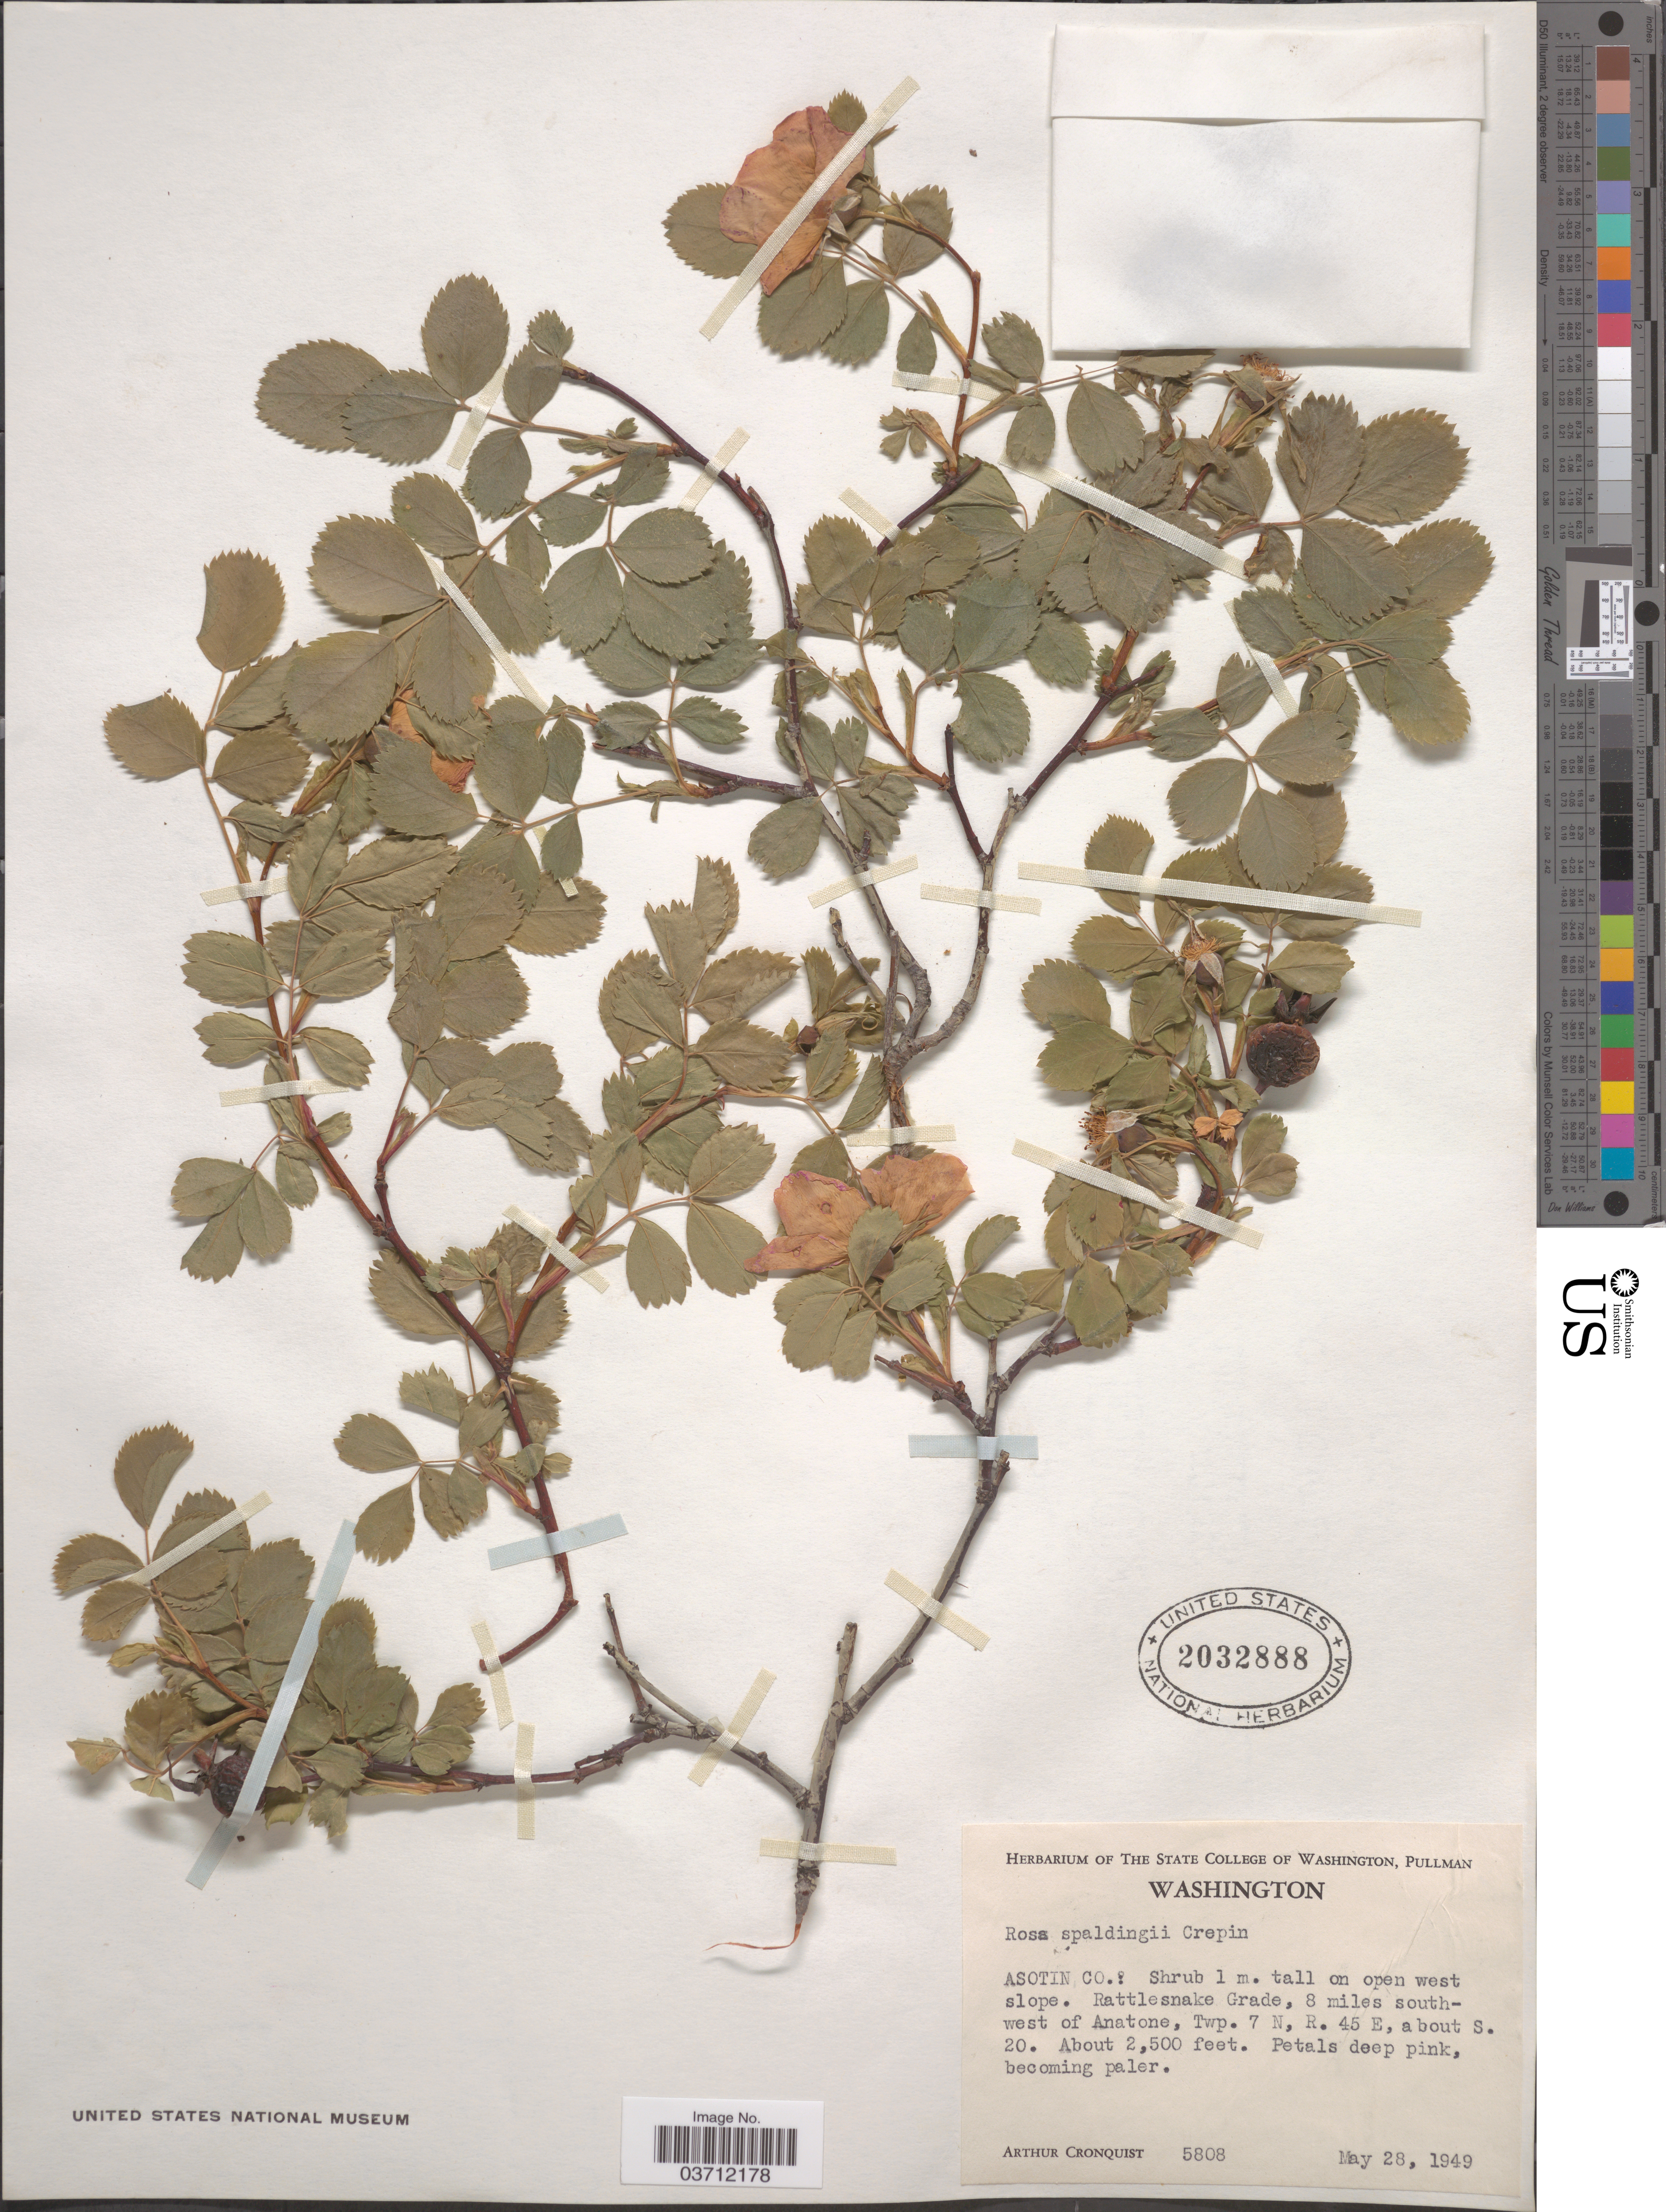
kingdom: Plantae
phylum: Tracheophyta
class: Magnoliopsida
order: Rosales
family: Rosaceae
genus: Rosa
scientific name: Rosa spaldingii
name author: Crép. ex Rydb.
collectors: A. J. Cronquist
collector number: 5808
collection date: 1949-05-28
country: United States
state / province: Washington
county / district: Asotin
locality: Asotin Co.: On open west slope. Rattlesnake Grade, 8 miles southwest of Anatone, Twp. 7 N, R. 45 E, about S. 20.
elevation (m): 762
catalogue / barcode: US 2032888